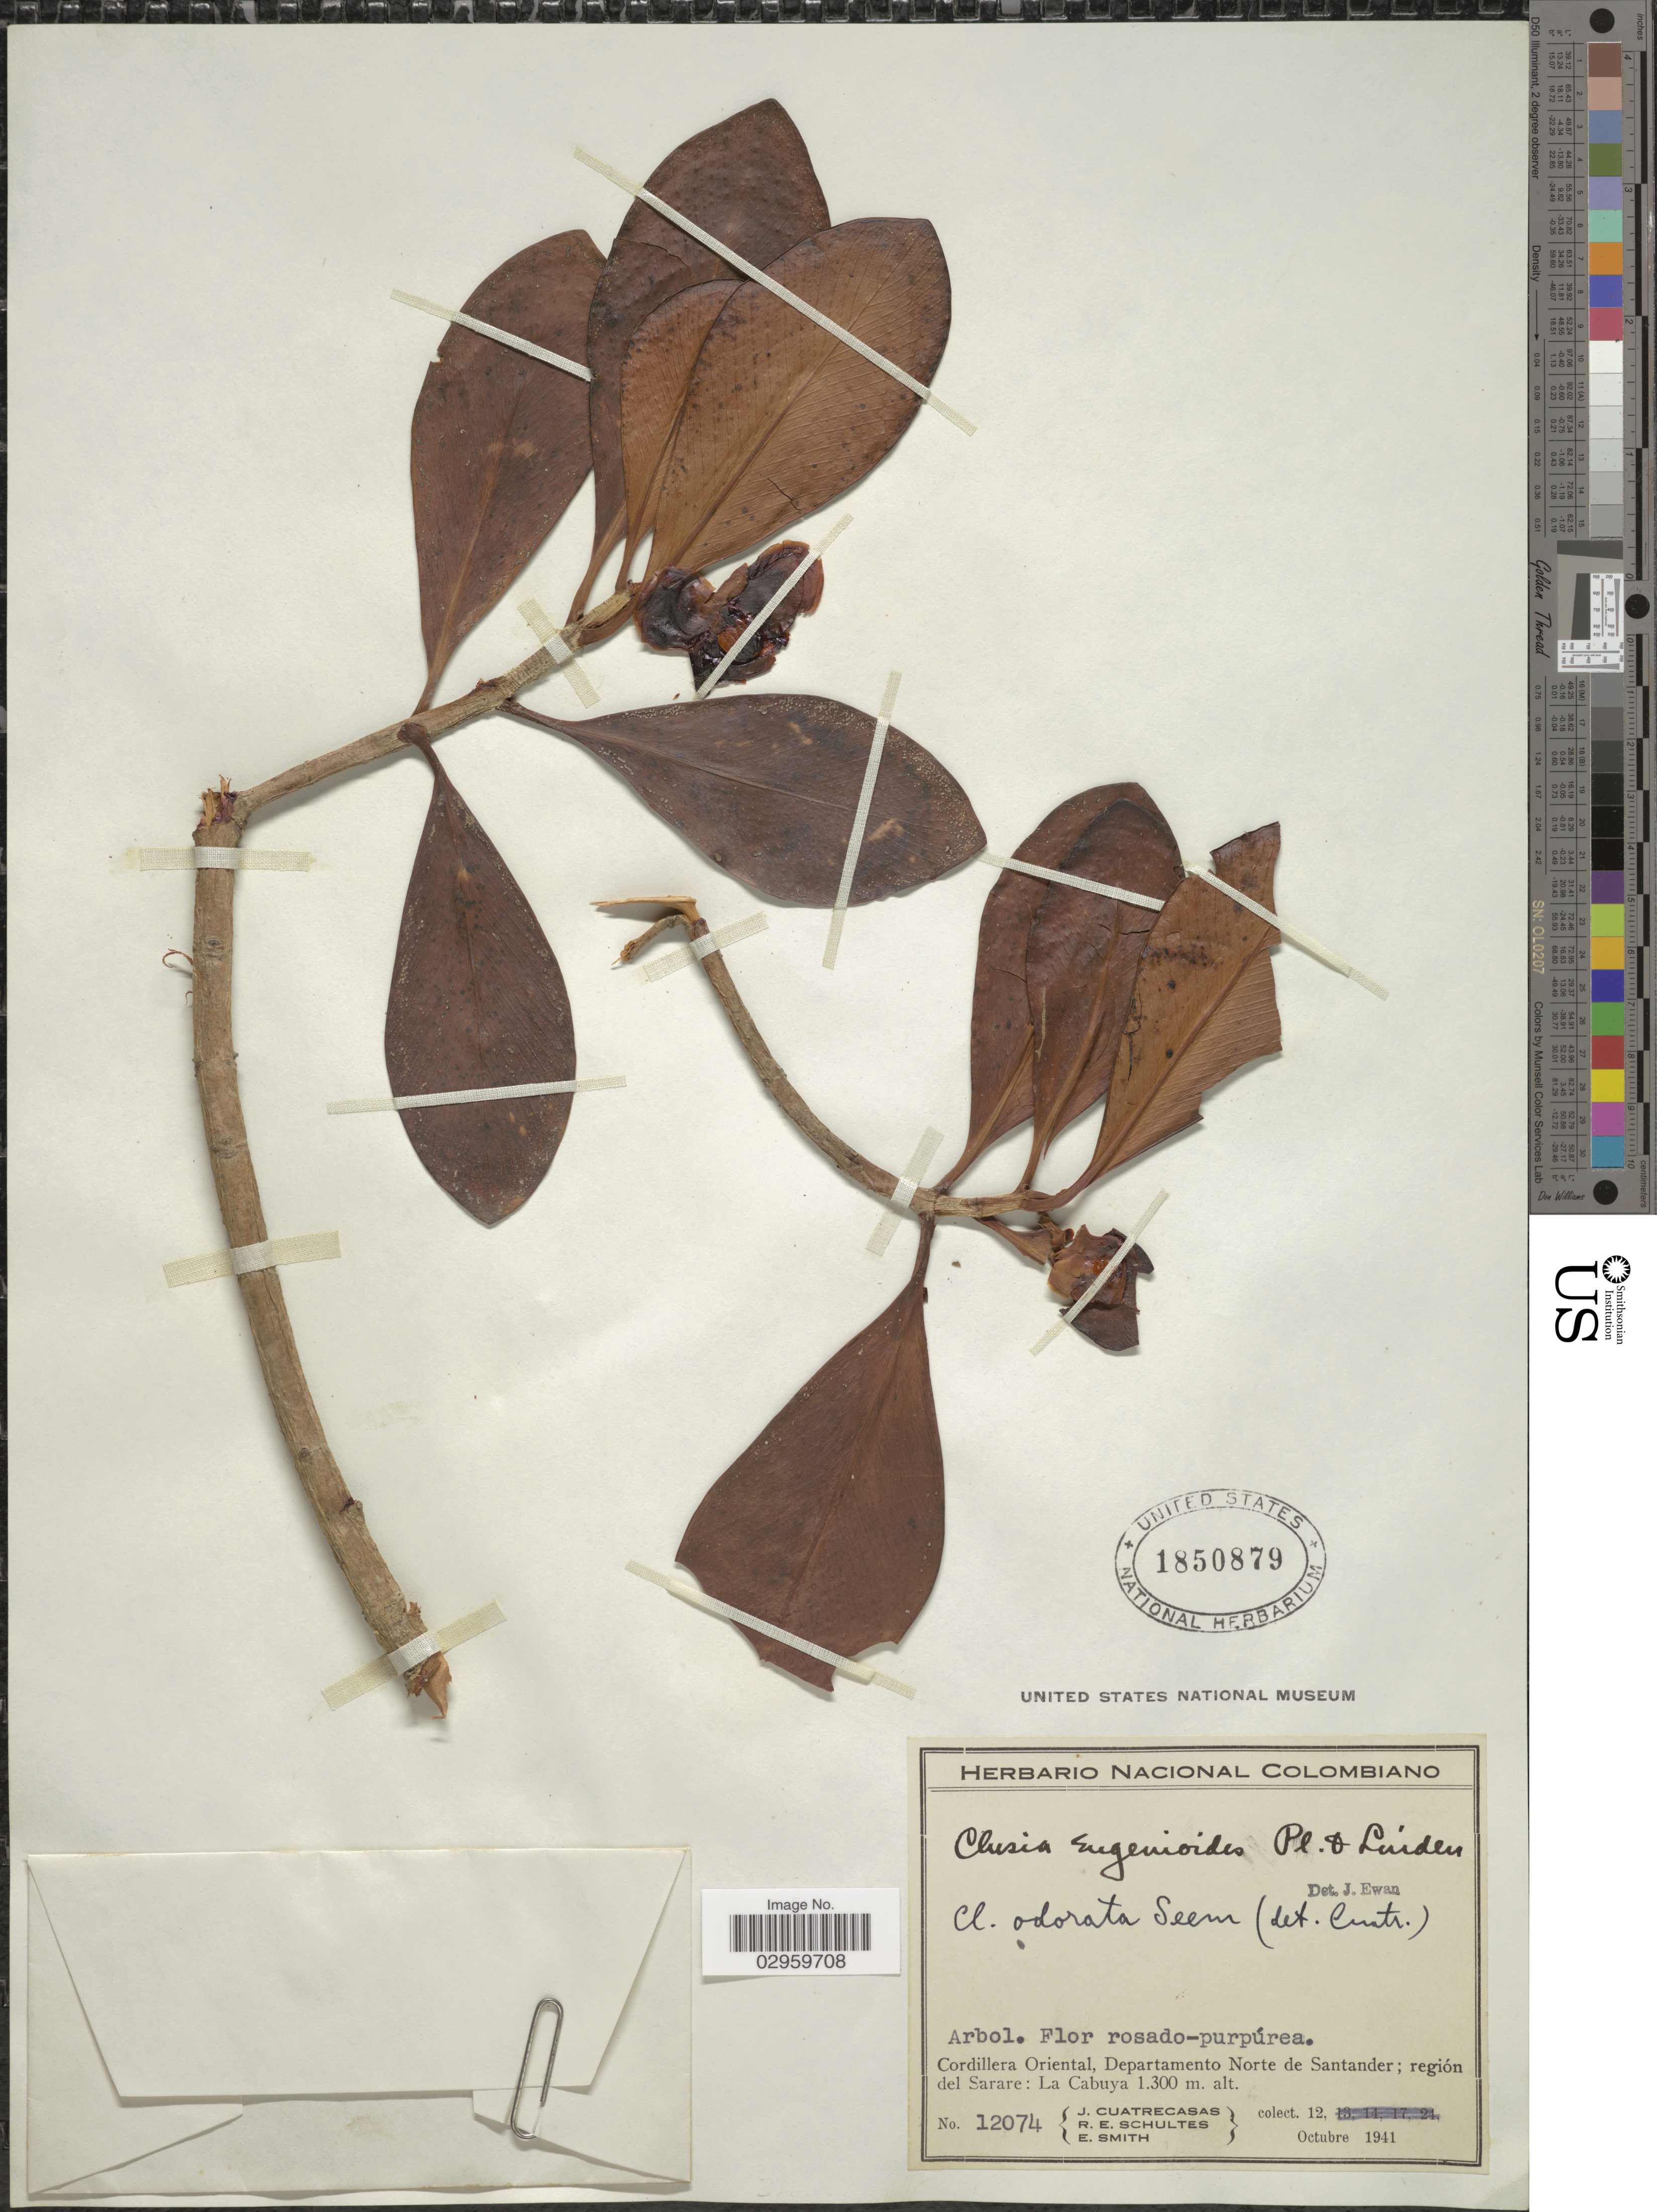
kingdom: Plantae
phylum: Tracheophyta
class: Magnoliopsida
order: Malpighiales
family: Clusiaceae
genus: Clusia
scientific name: Clusia odorata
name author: Seem.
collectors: J. Cuatrecasas, R. E. Schultes & E. Smith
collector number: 12074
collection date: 1941-10-12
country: Colombia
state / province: Norte de Santander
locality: Cordillera Oriental, Departamento Norte de Santander; región del Sarare: La Cabuya.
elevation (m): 1300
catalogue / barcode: US 1850879